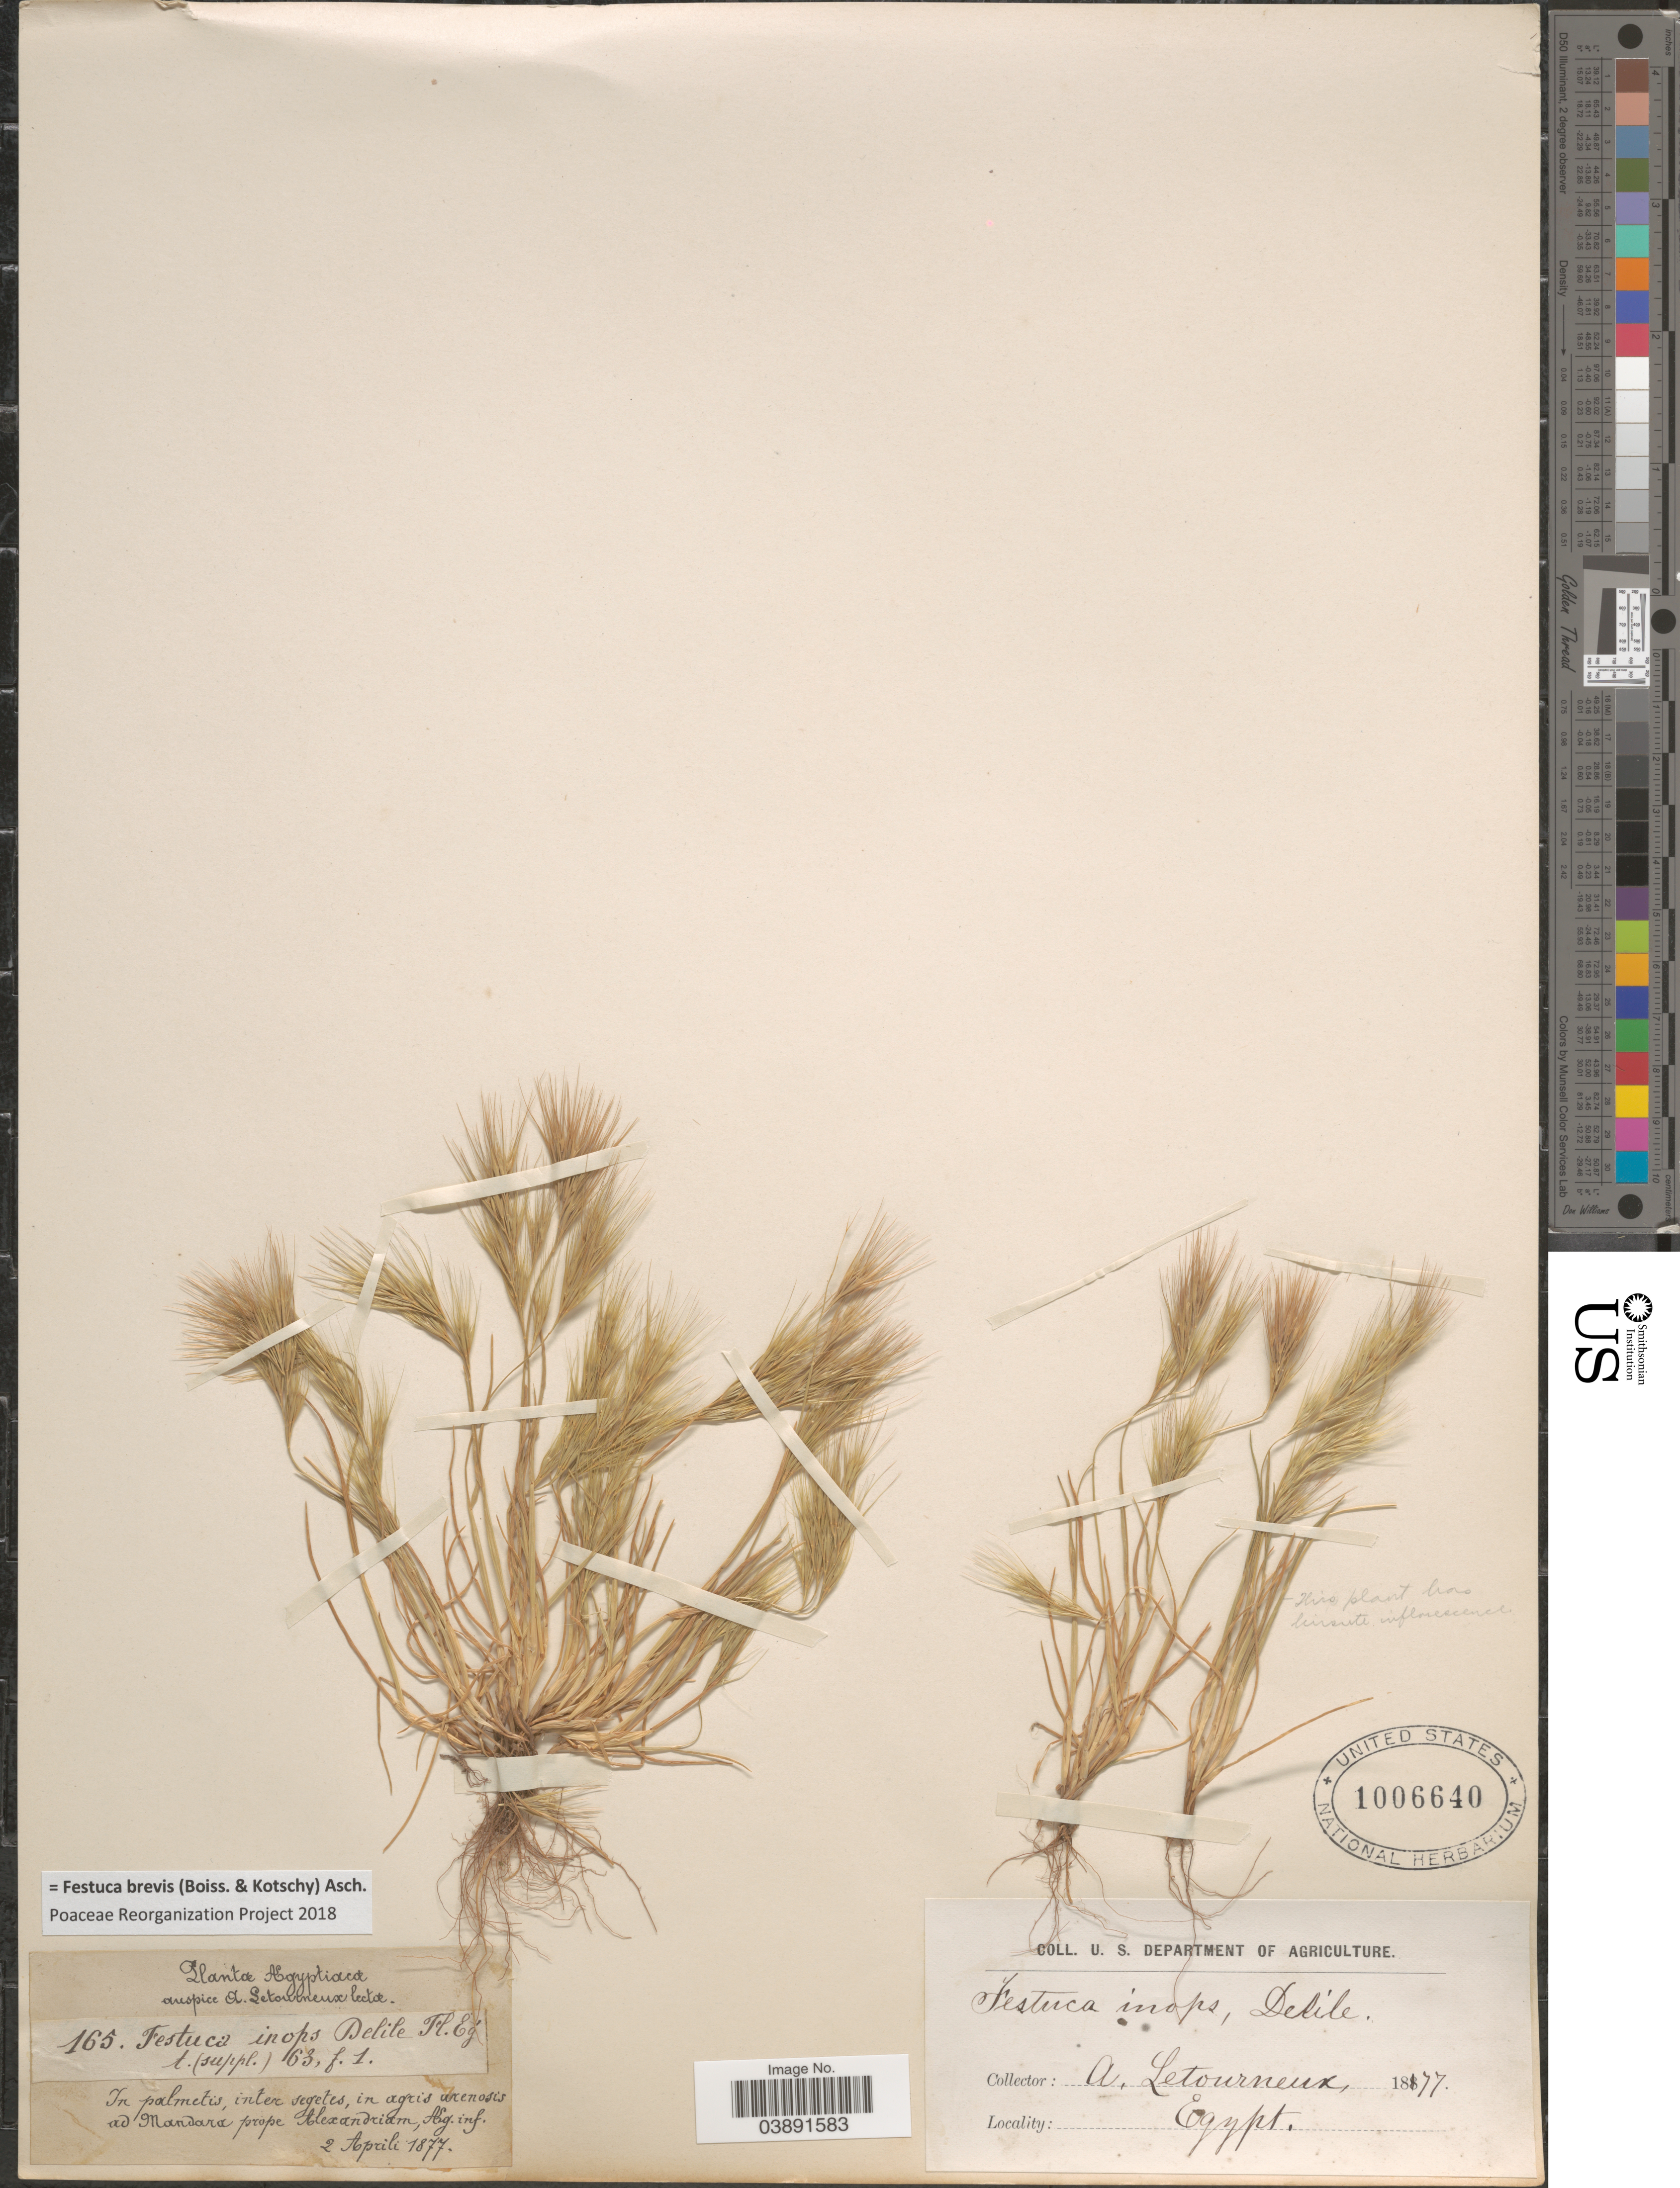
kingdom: Plantae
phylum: Tracheophyta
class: Liliopsida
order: Poales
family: Poaceae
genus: Festuca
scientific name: Festuca brevis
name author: (Boiss. & Kotschy) Asch. et al.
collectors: A. Letourneux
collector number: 165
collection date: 1877-04-02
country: Egypt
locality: In palmetis, inter segetes, in agris arenosis ad Mandara prope Alexandrian, Alg. inf.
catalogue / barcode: US 1006640